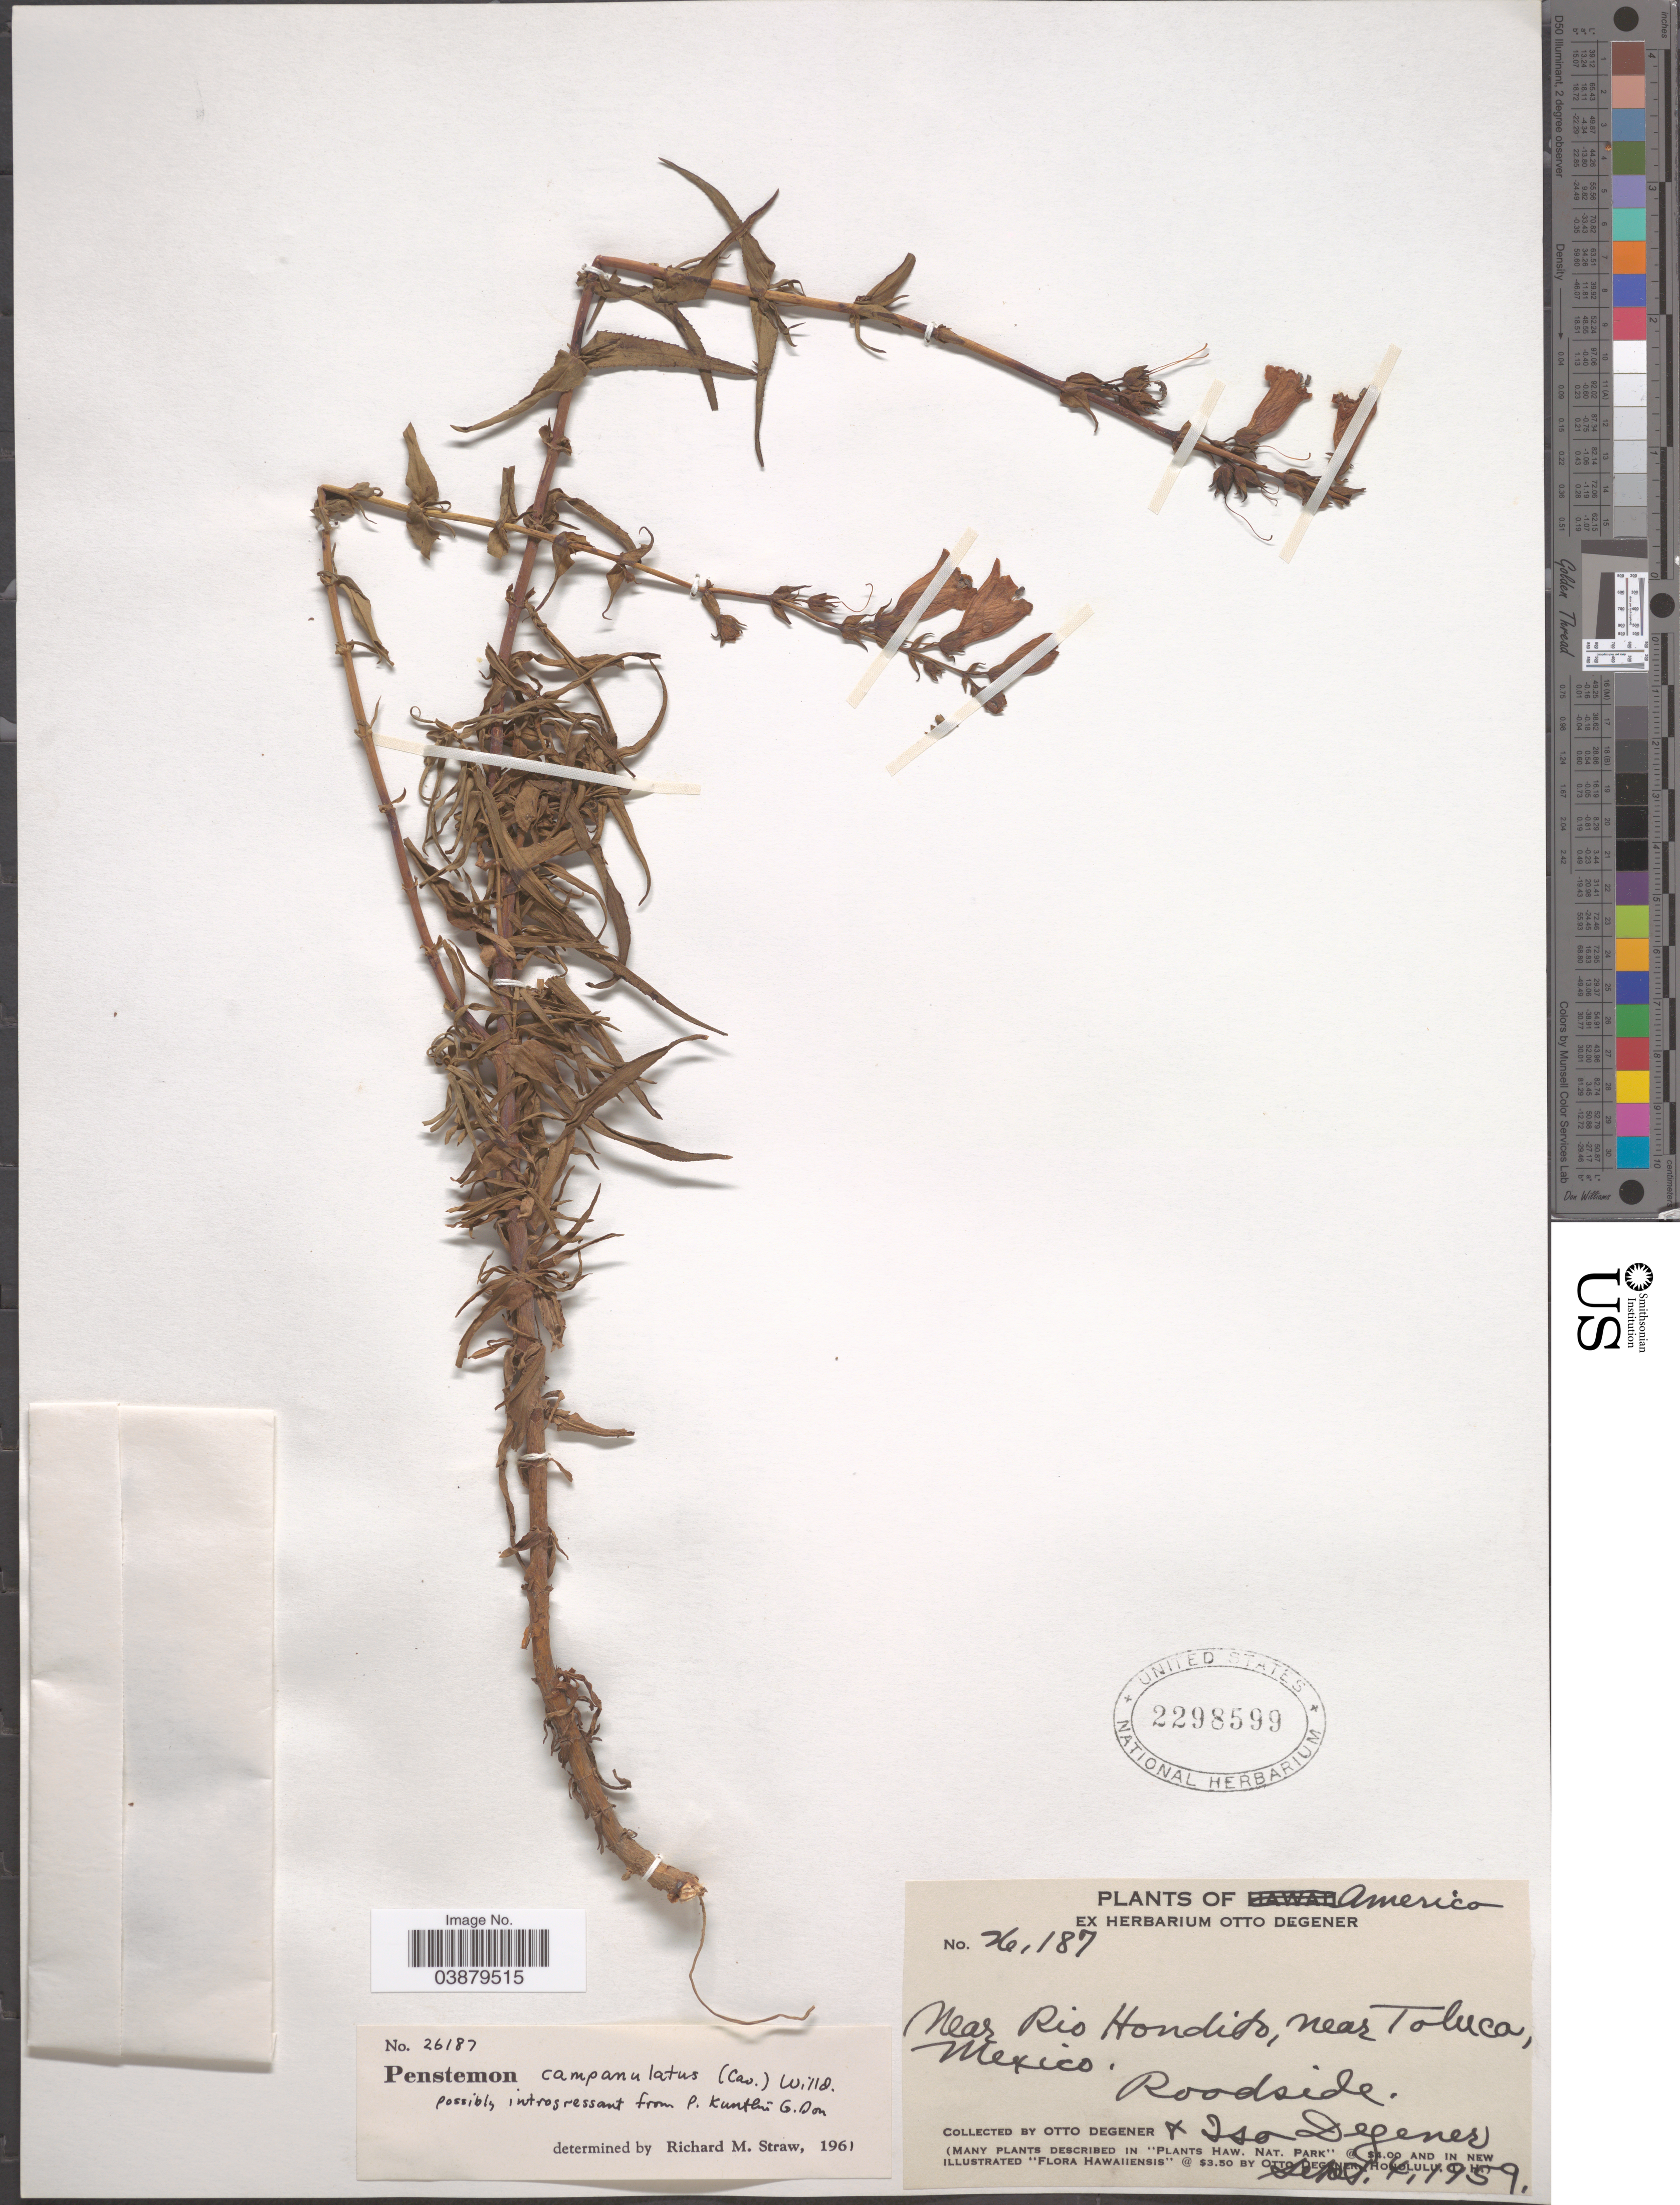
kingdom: Plantae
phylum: Tracheophyta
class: Magnoliopsida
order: Lamiales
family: Plantaginaceae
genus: Penstemon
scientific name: Penstemon campanulatus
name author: (Cav.) Willd.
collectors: O. Degener & I. Degener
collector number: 26187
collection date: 1959-09-04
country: Mexico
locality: Near Rio Hondito, near Toluca.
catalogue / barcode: US 2298599